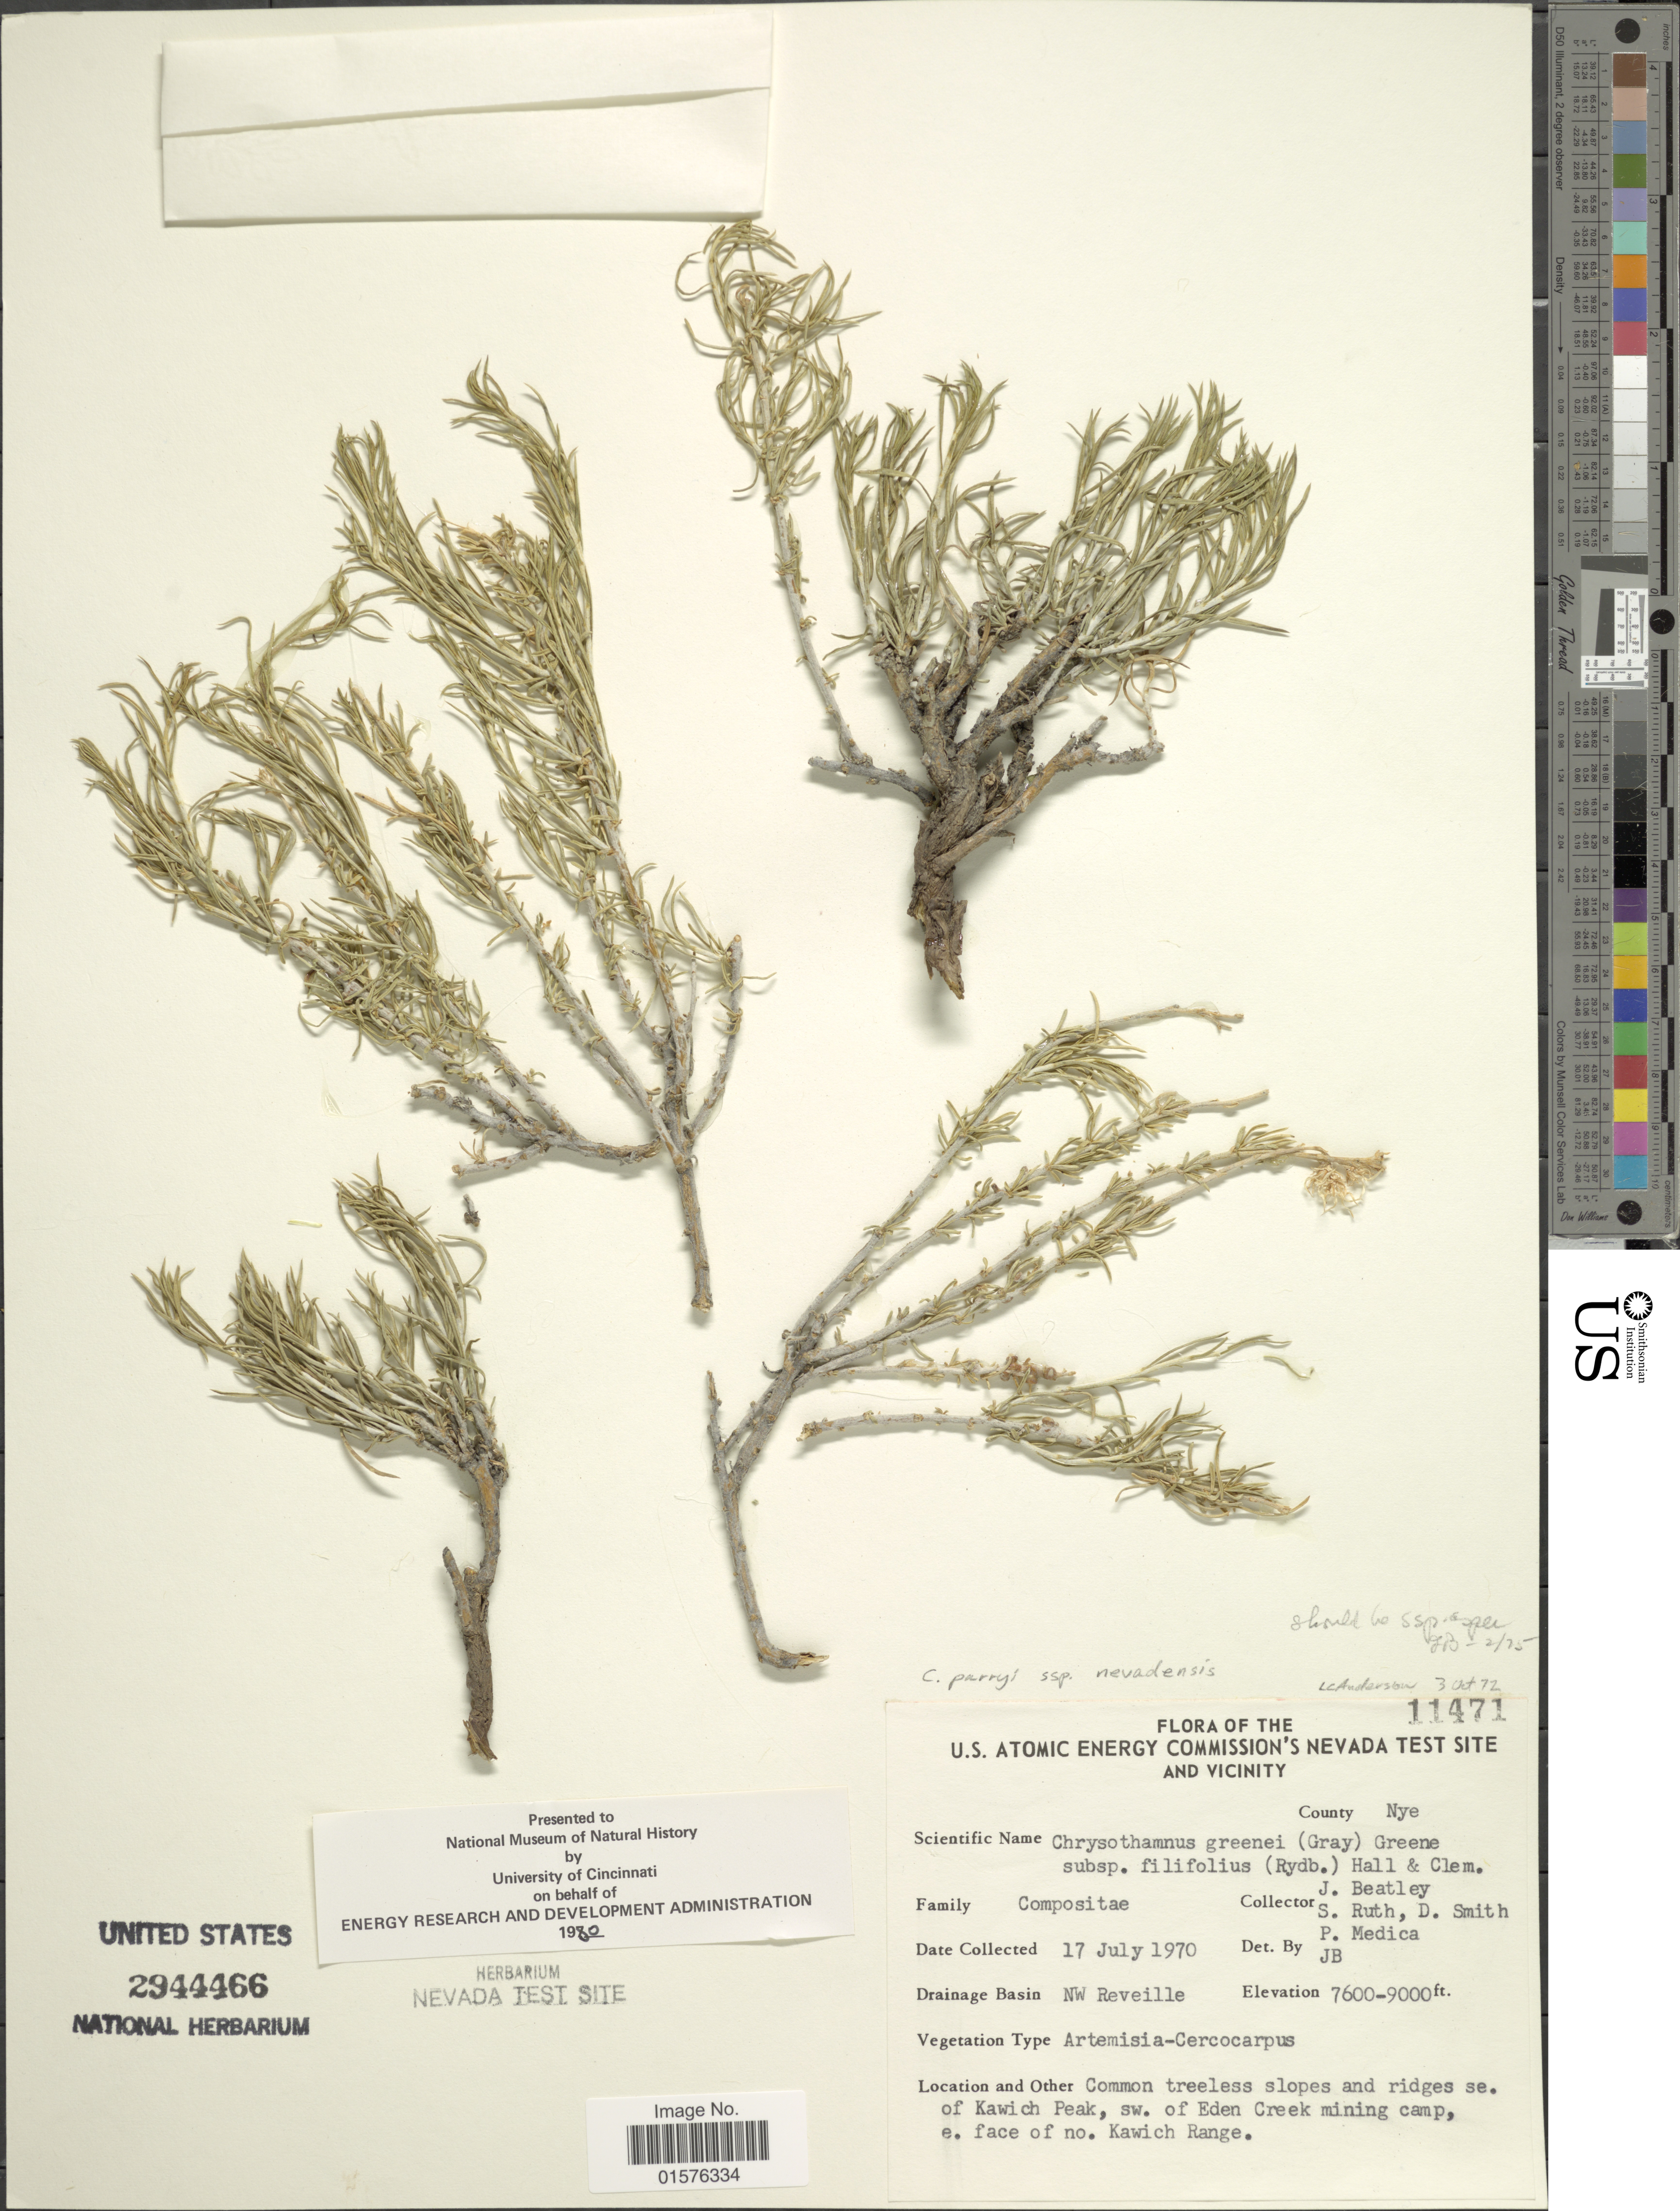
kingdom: Plantae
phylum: Tracheophyta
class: Magnoliopsida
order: Asterales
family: Asteraceae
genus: Ericameria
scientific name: Ericameria parryi var. aspera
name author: (S.W. Greene) G.L. Nesom & G.I. Baird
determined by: Urbatsch, Lowell E., Curator (LSU), Louisiana State University (UNITED STATES)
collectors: J. C. Beatley, S. Ruth, D. Smith & P. Medica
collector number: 11471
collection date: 1970-07-17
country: United States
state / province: Nevada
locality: The U.S. Atomic Energy Commission's Nevada test Site and Vicinity, County: Nye, Drainage Basin: NW Reveille, se. of Kawich Peak, sw. of Eden Creek mining camp, e. face of no. Kawich Range.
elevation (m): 2316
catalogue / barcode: US 2944466